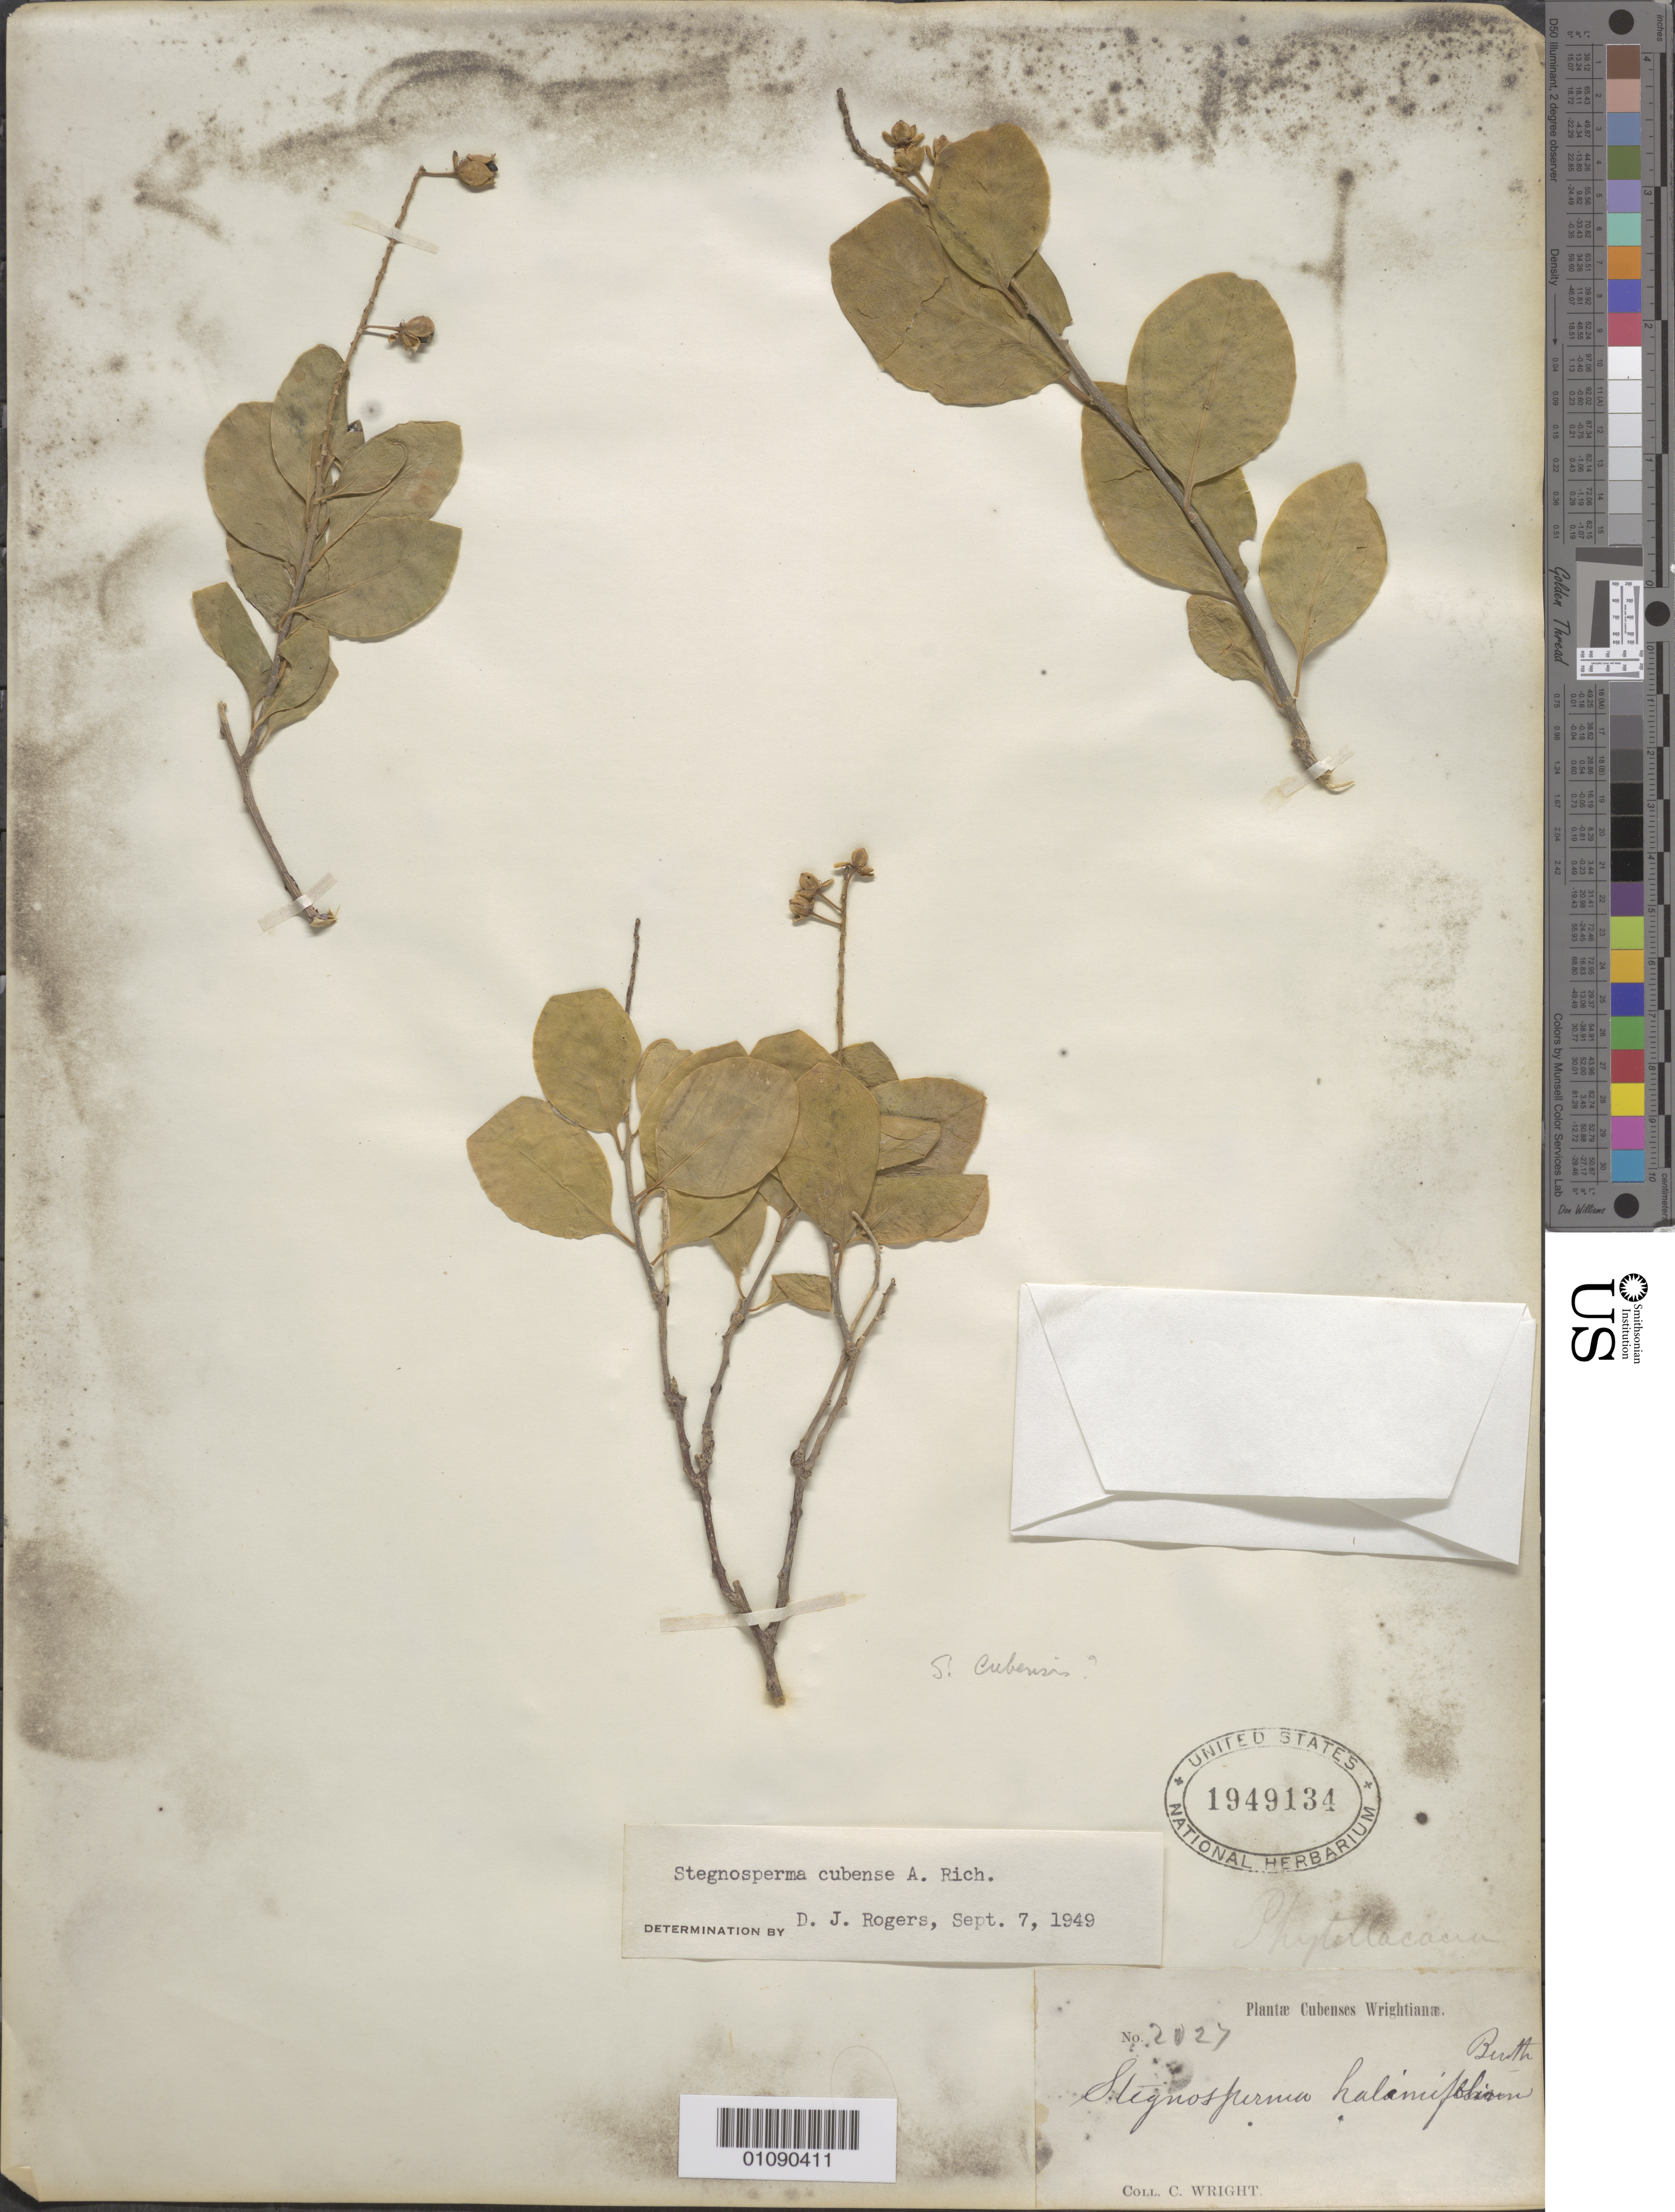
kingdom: Plantae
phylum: Tracheophyta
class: Magnoliopsida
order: Caryophyllales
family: Stegnospermataceae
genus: Stegnosperma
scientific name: Stegnosperma cubense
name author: A. Rich.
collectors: C. Wright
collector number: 2027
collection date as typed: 1800 to 1899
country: Cuba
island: Cuba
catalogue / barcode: US 1949134